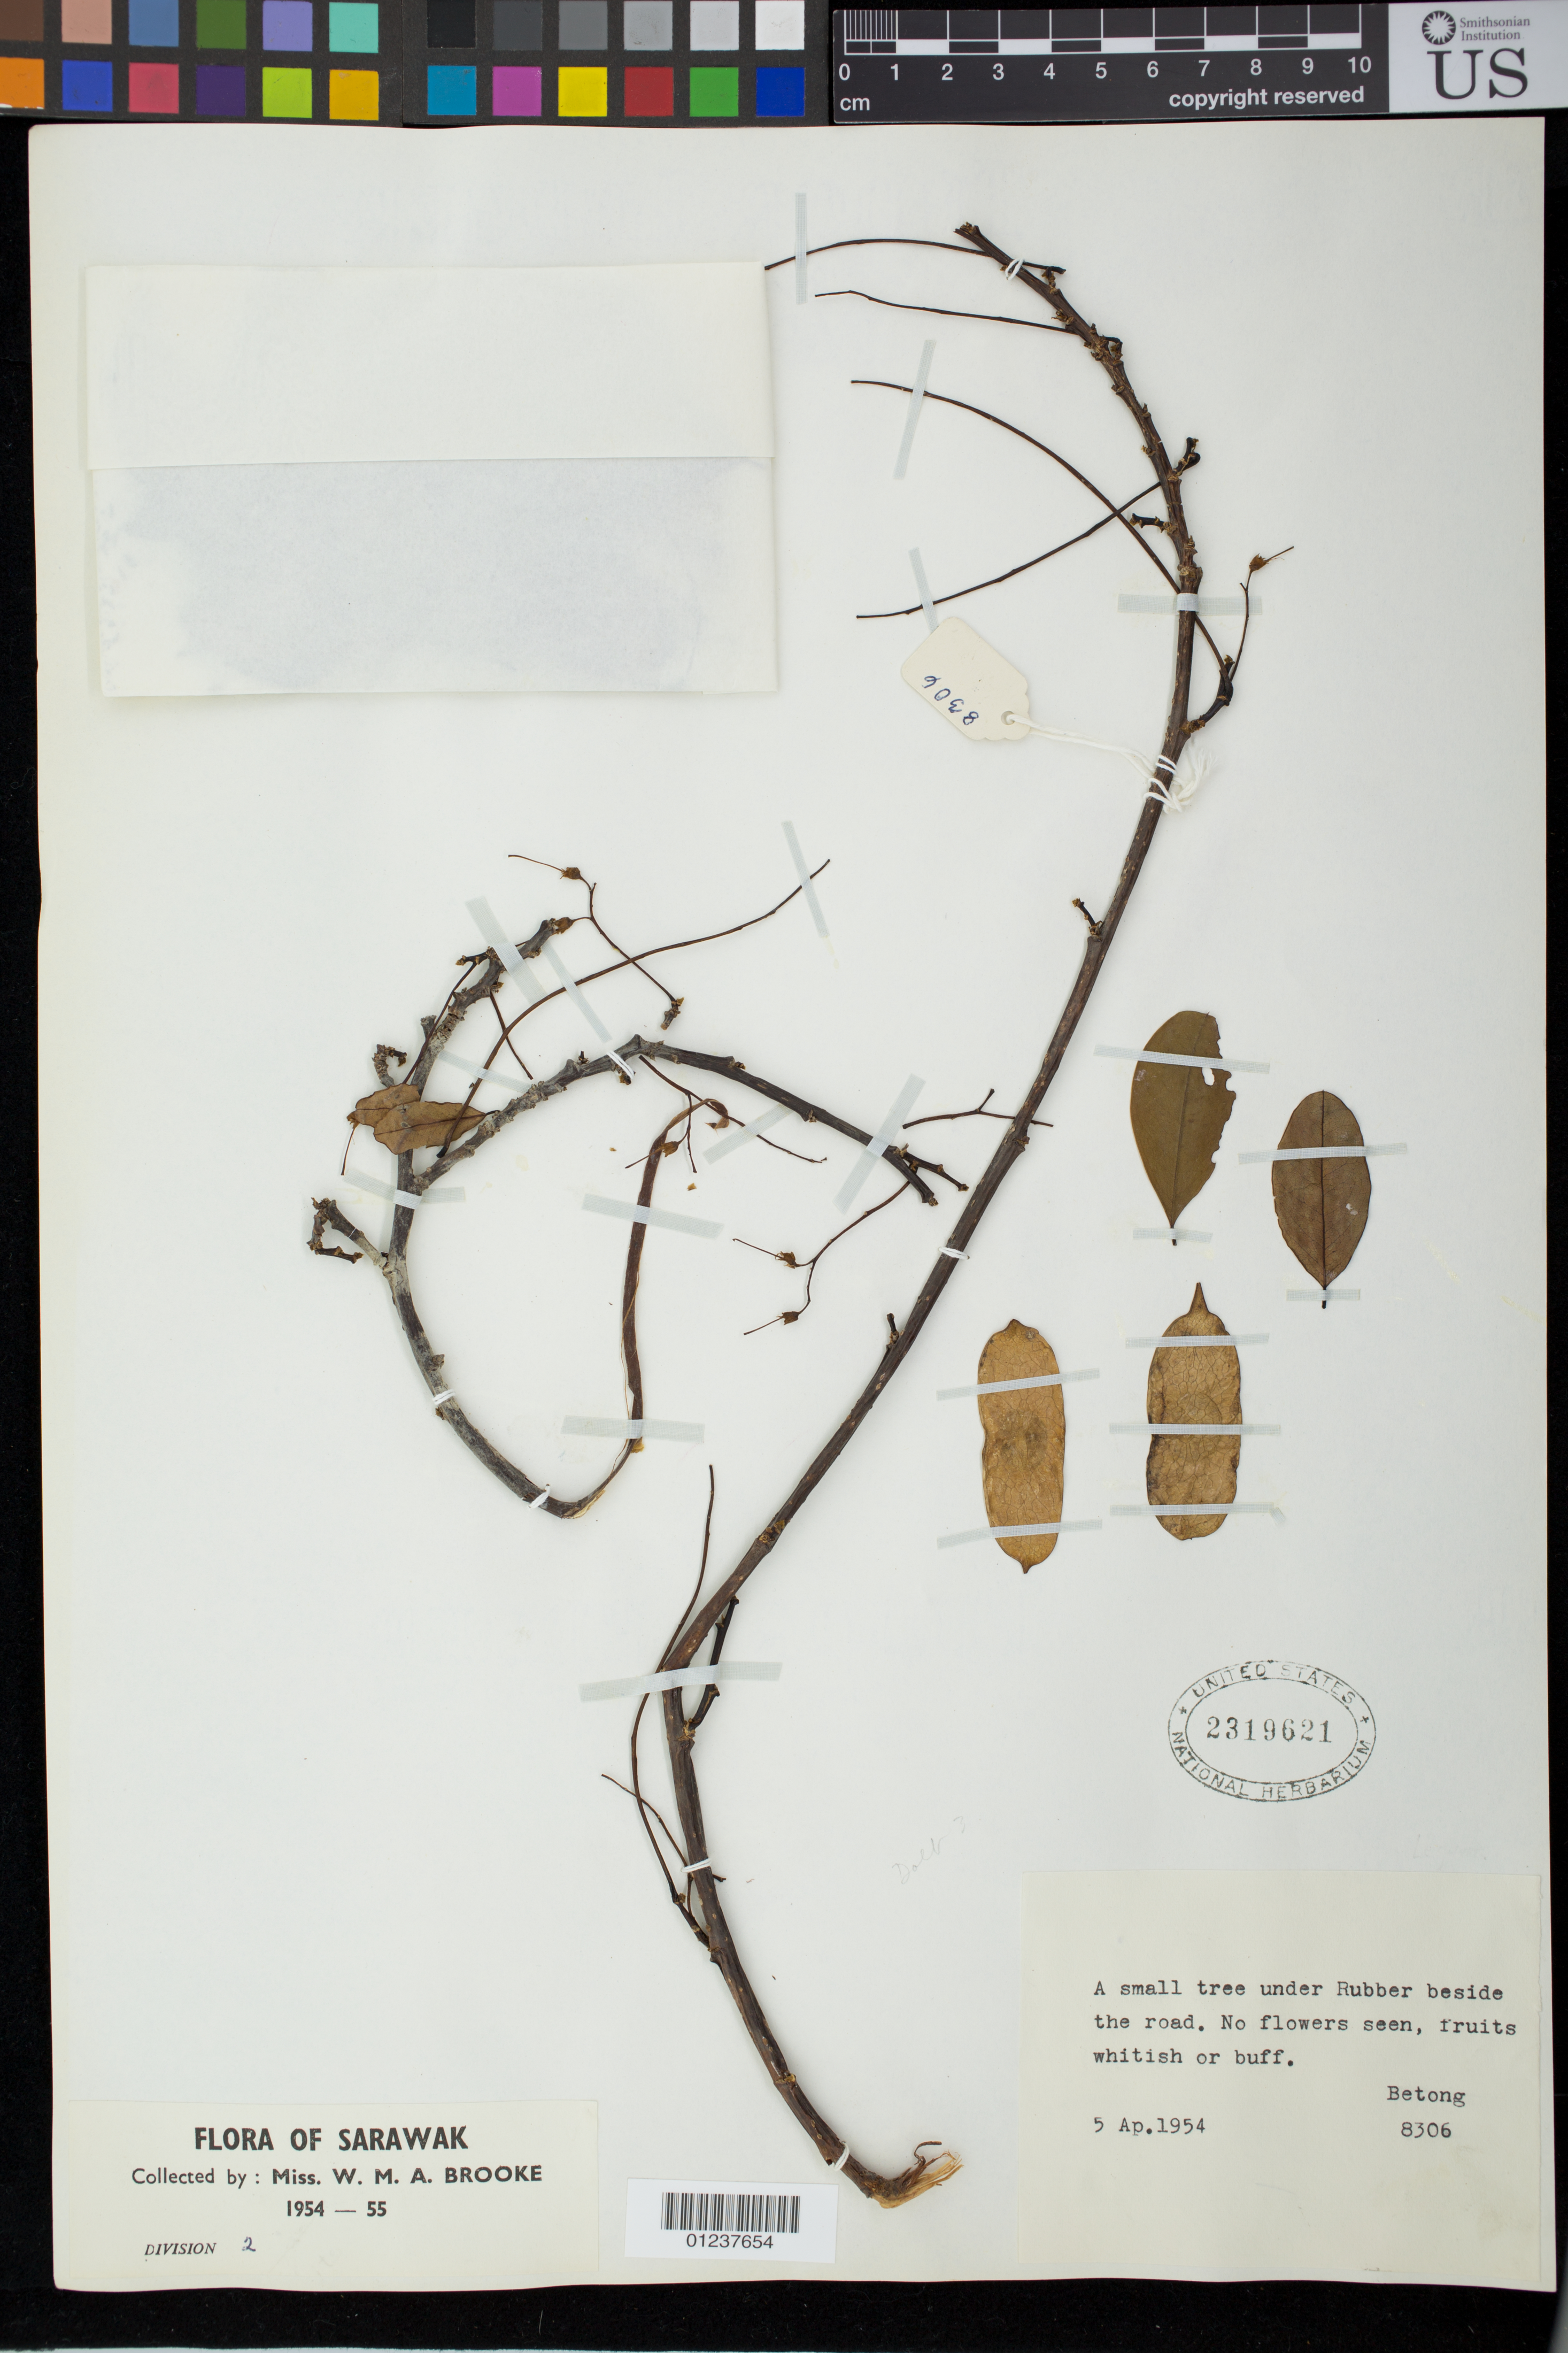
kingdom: Plantae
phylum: Tracheophyta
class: Magnoliopsida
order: Fabales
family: Fabaceae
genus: Dalbergia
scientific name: Dalbergia sp.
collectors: W. Brooke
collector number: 8306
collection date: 1954-04-05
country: Malaysia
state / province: Sarawak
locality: Betong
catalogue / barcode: US 2319621